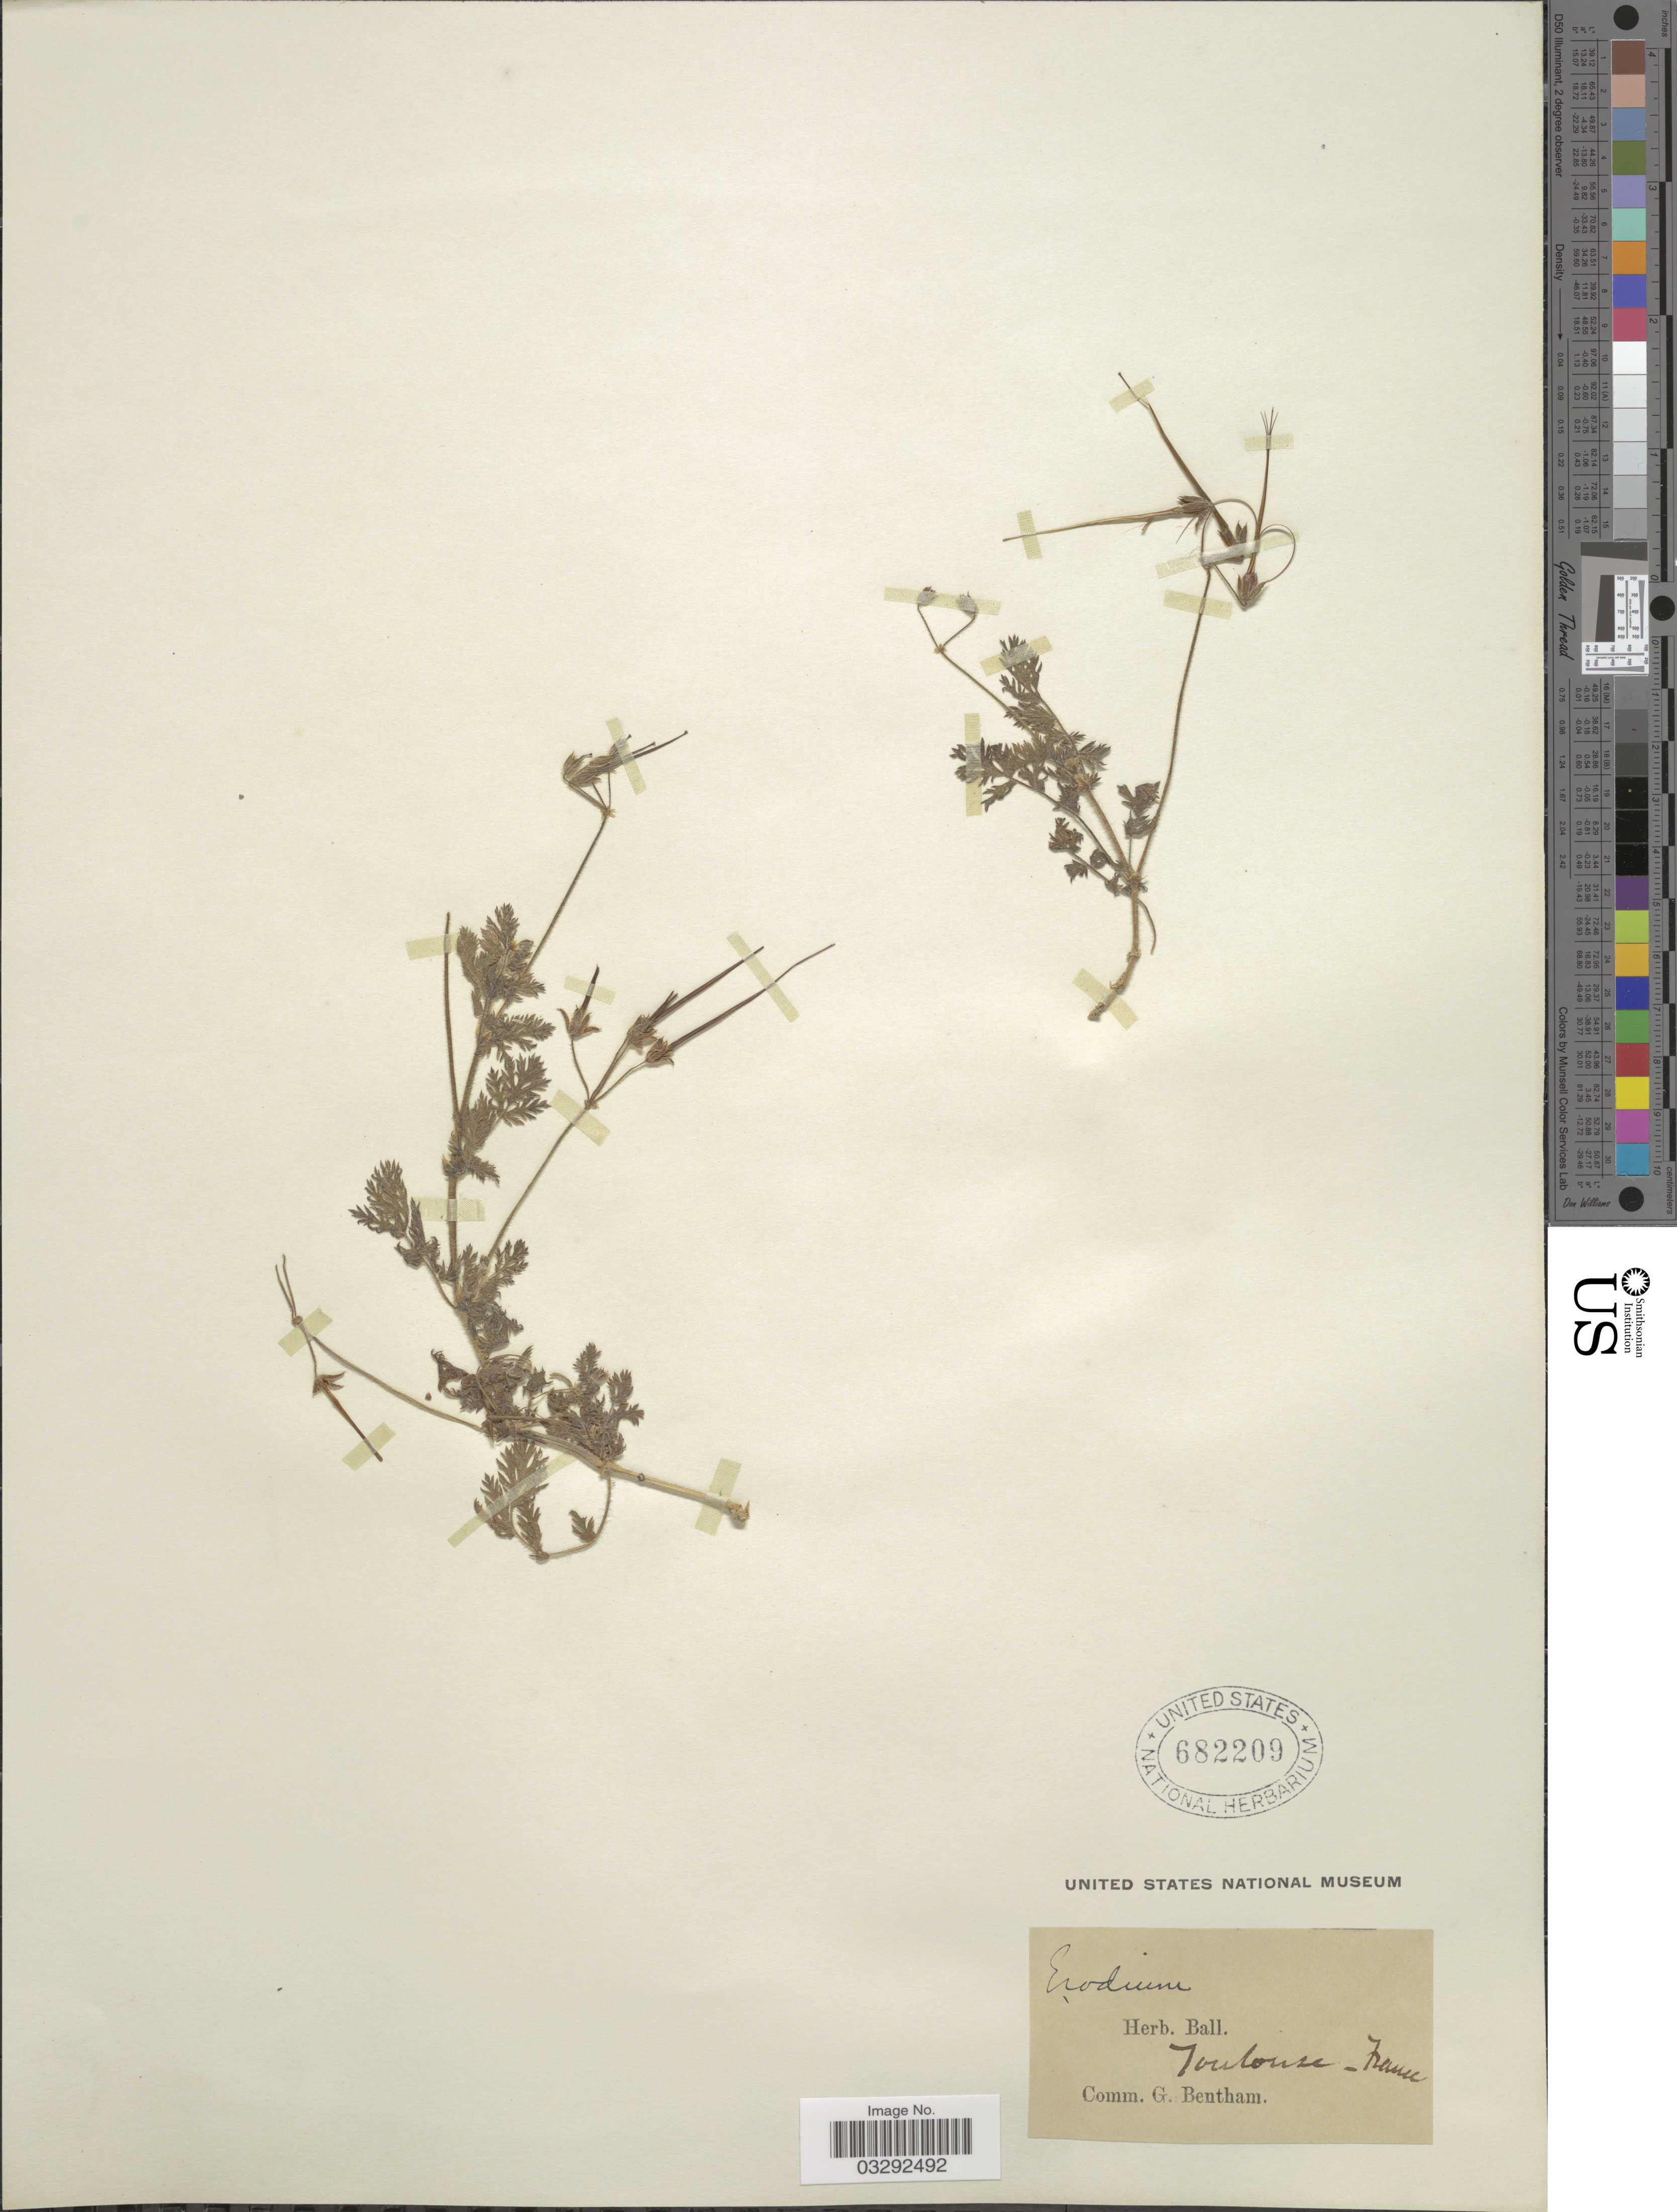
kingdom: Plantae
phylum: Tracheophyta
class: Magnoliopsida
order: Geraniales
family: Geraniaceae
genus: Erodium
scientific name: Erodium sp.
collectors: ex herb. Ball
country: France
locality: Toulouse.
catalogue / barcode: US 682209